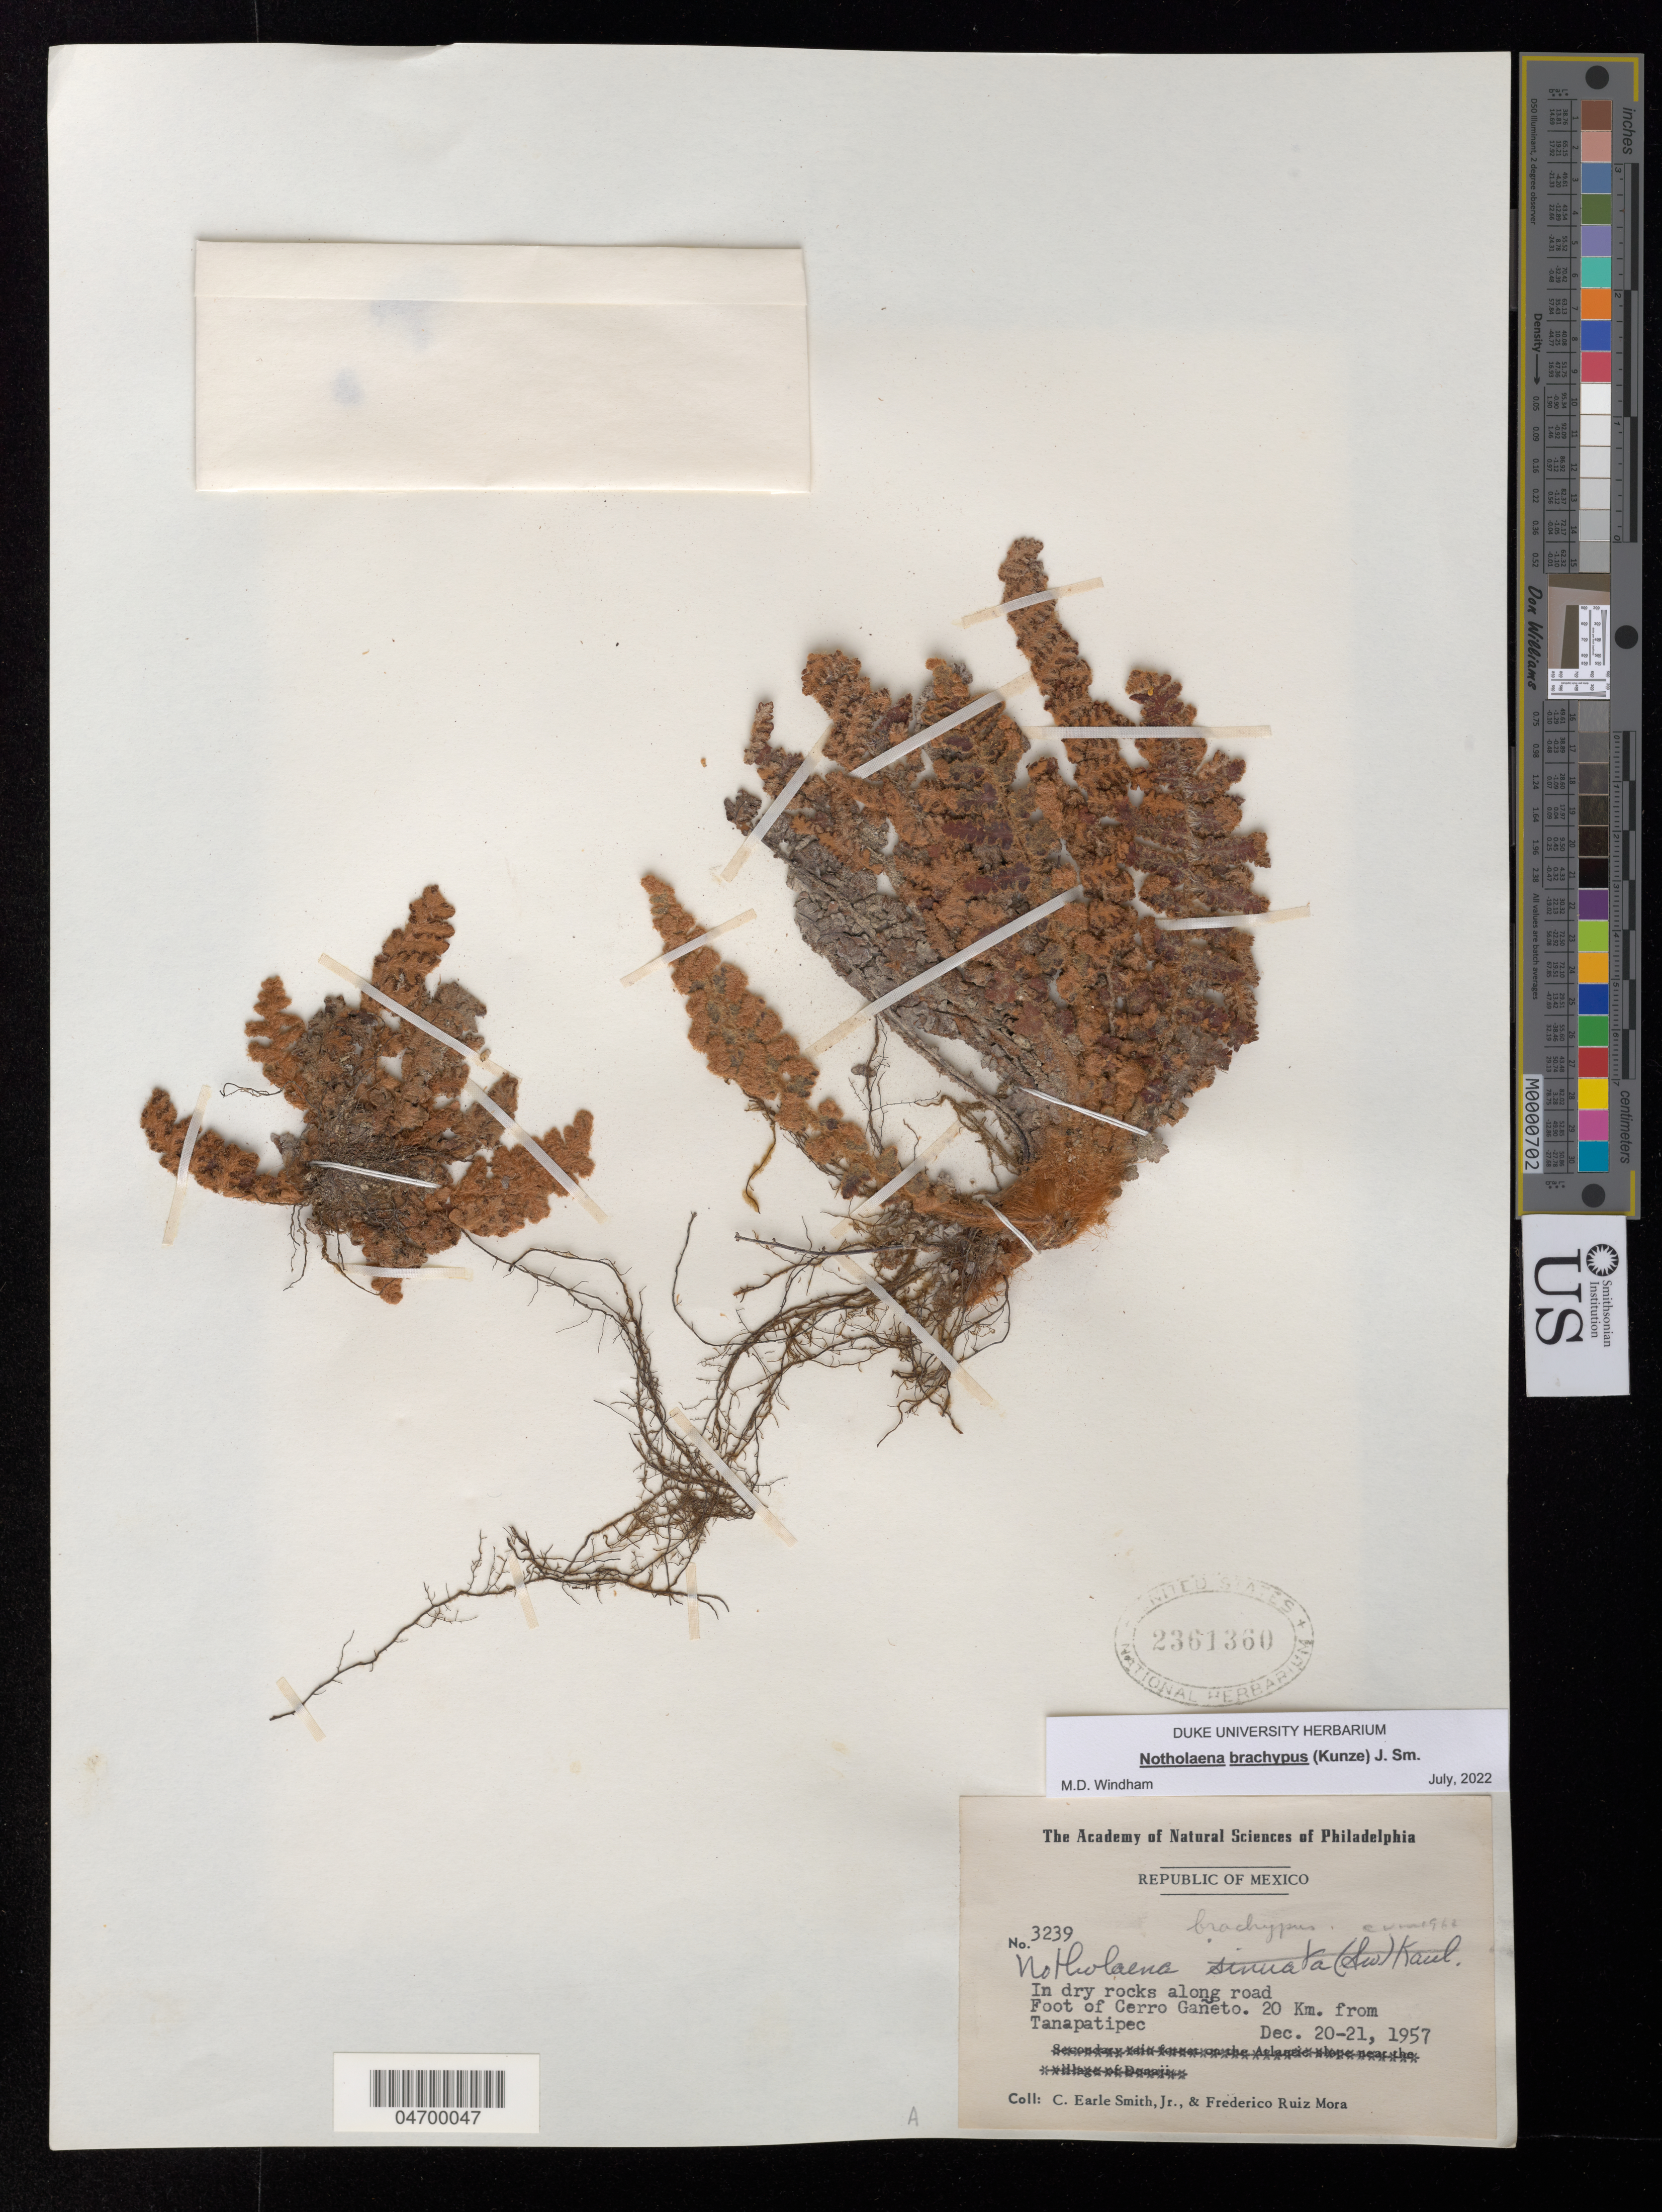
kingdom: Plantae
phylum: Tracheophyta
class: Polypodiopsida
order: Polypodiales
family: Pteridaceae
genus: Notholaena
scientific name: Notholaena brachypus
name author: (Kunze) J. Sm.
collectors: C. E. Smith Jr. & Ruiz Mora, F.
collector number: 3239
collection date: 1957-12-20/1957-12-21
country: Mexico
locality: In dry rocks along road Foot of Cerro Gañeto. 20 Km. from Tanapatipec.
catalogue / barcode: US 2361360